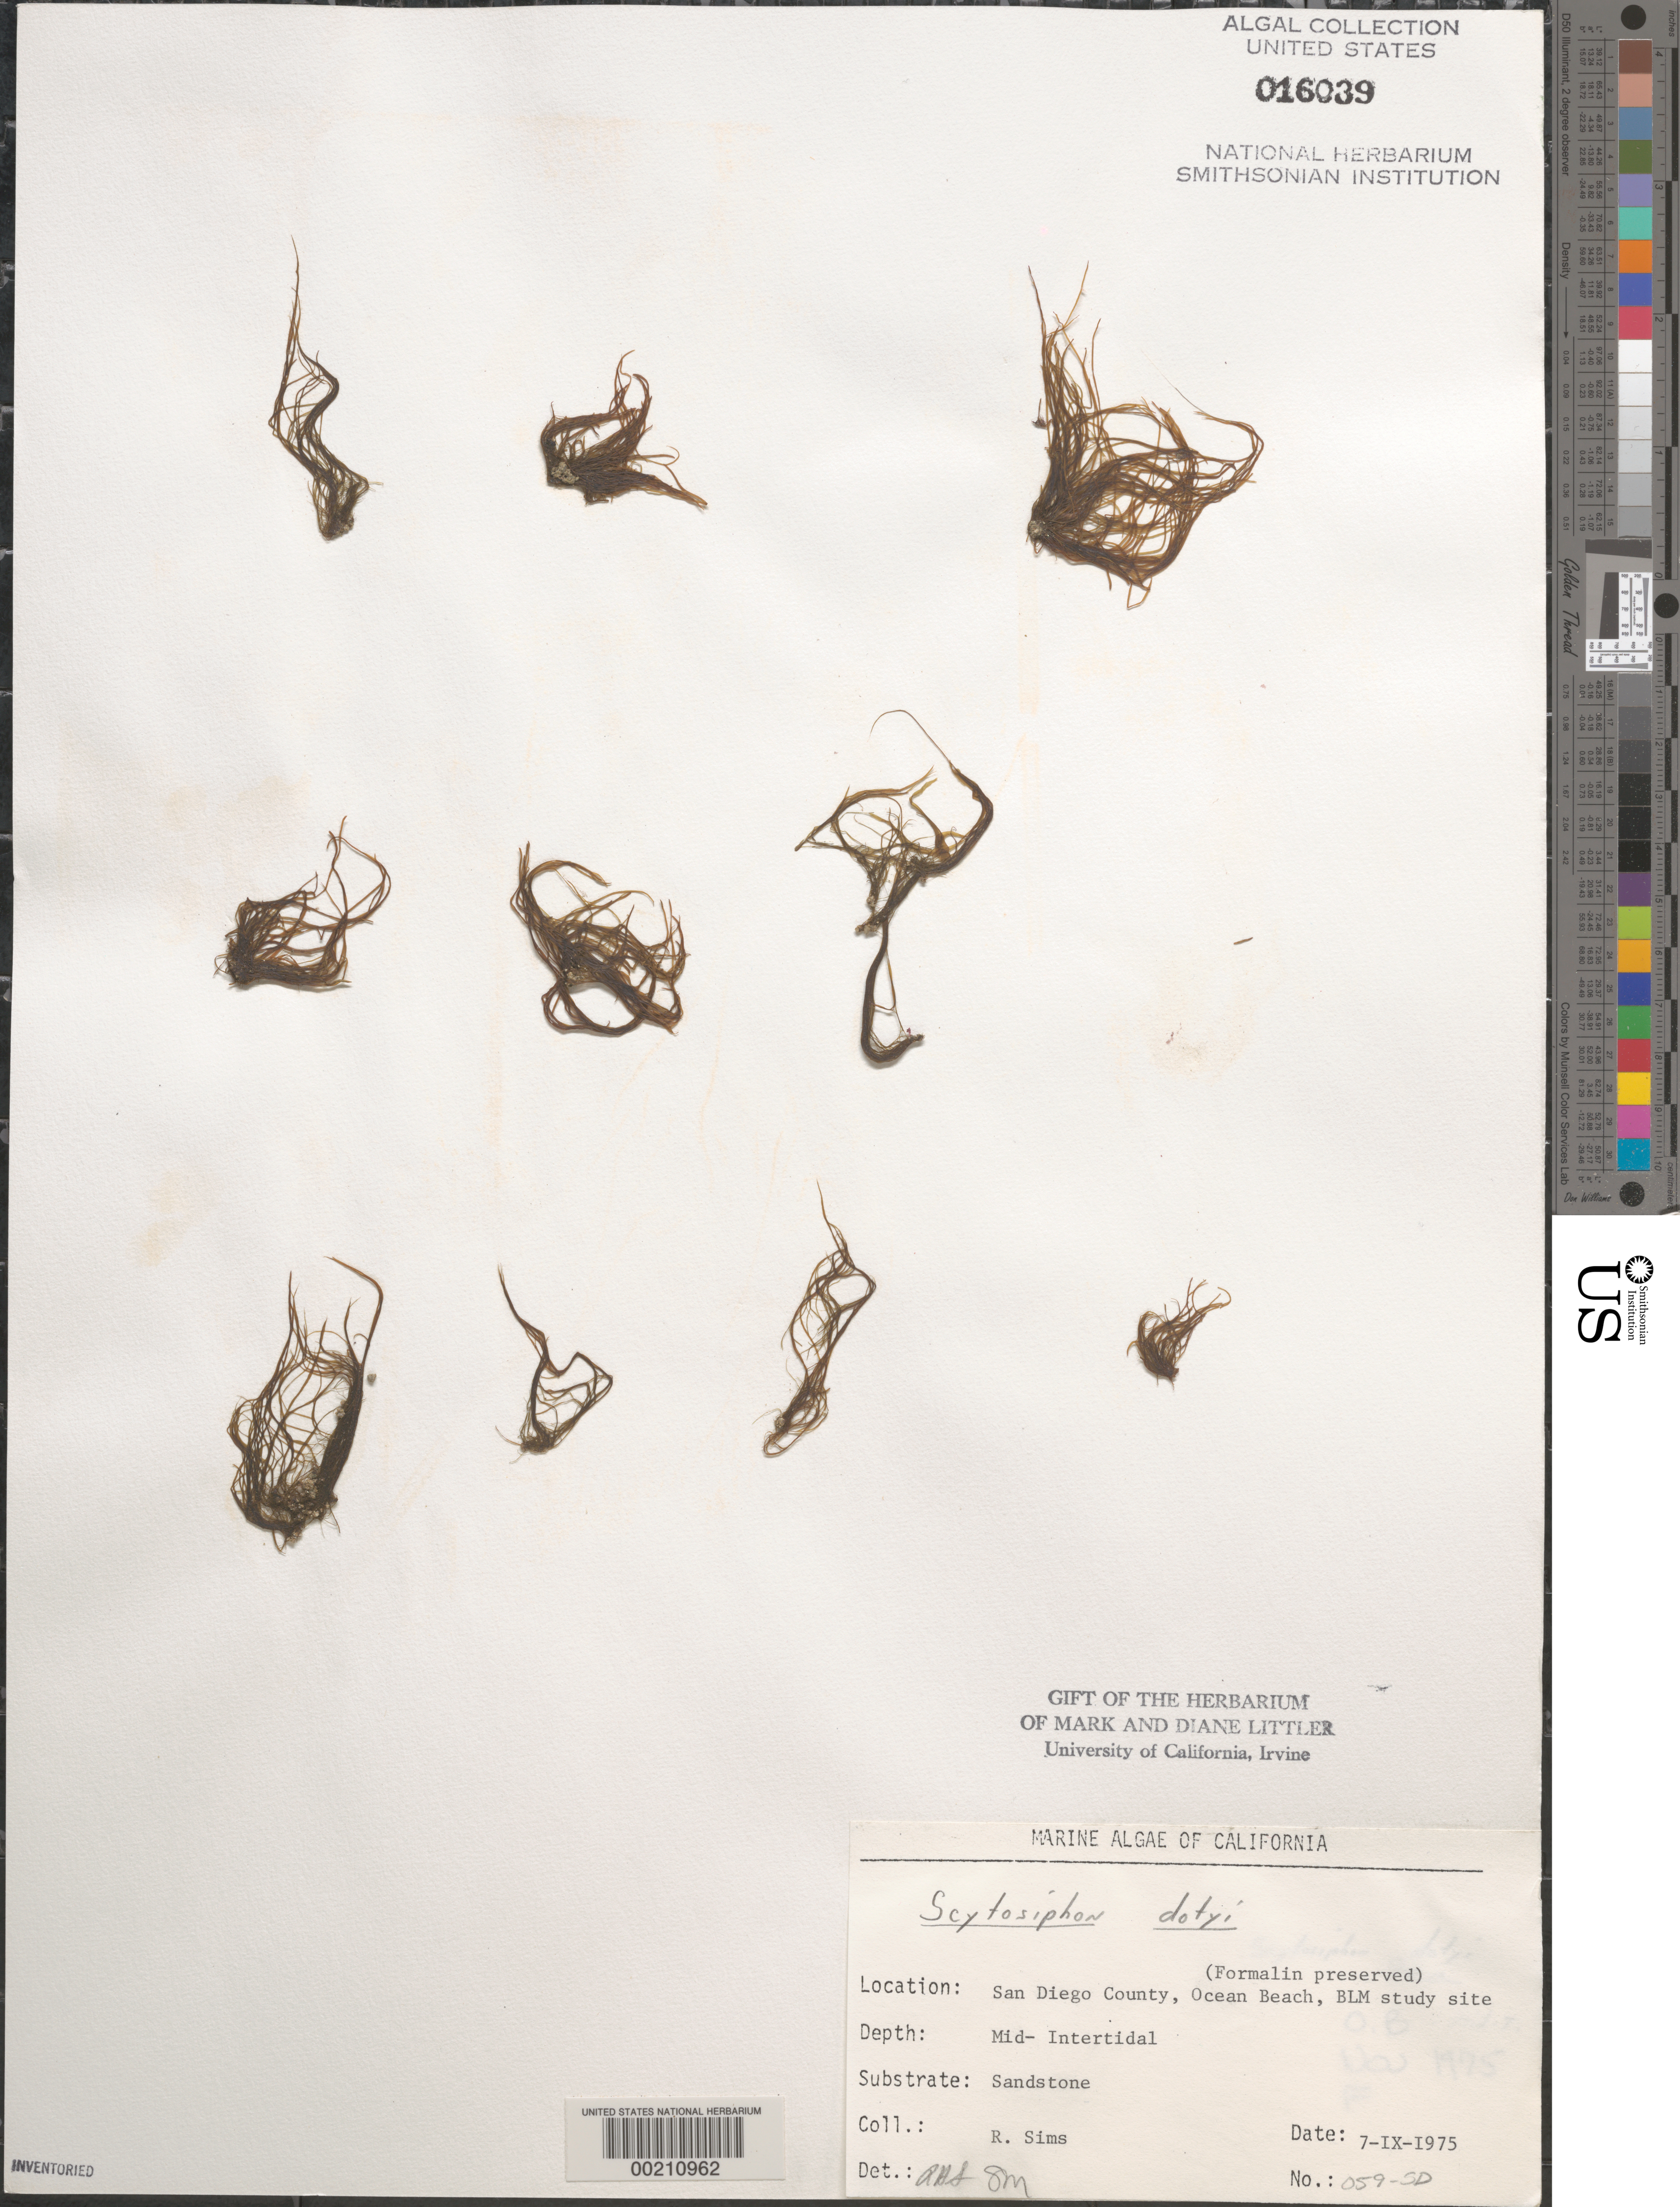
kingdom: Chromista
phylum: Ochrophyta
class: Phaeophyceae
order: Scytosiphonales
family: Scytosiphonaceae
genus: Scytosiphon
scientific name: Scytosiphon dotyi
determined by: Sims, Robert H.; Murray, S. N.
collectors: R. H. Sims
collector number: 059-SD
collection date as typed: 07 Sep 1975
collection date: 1975-09-07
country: United States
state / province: California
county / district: San Diego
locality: Ocean Beach, end of Del Monte Street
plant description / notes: BLM-SOCALBIGHT Rocky Intertidal Survey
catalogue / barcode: US 16039